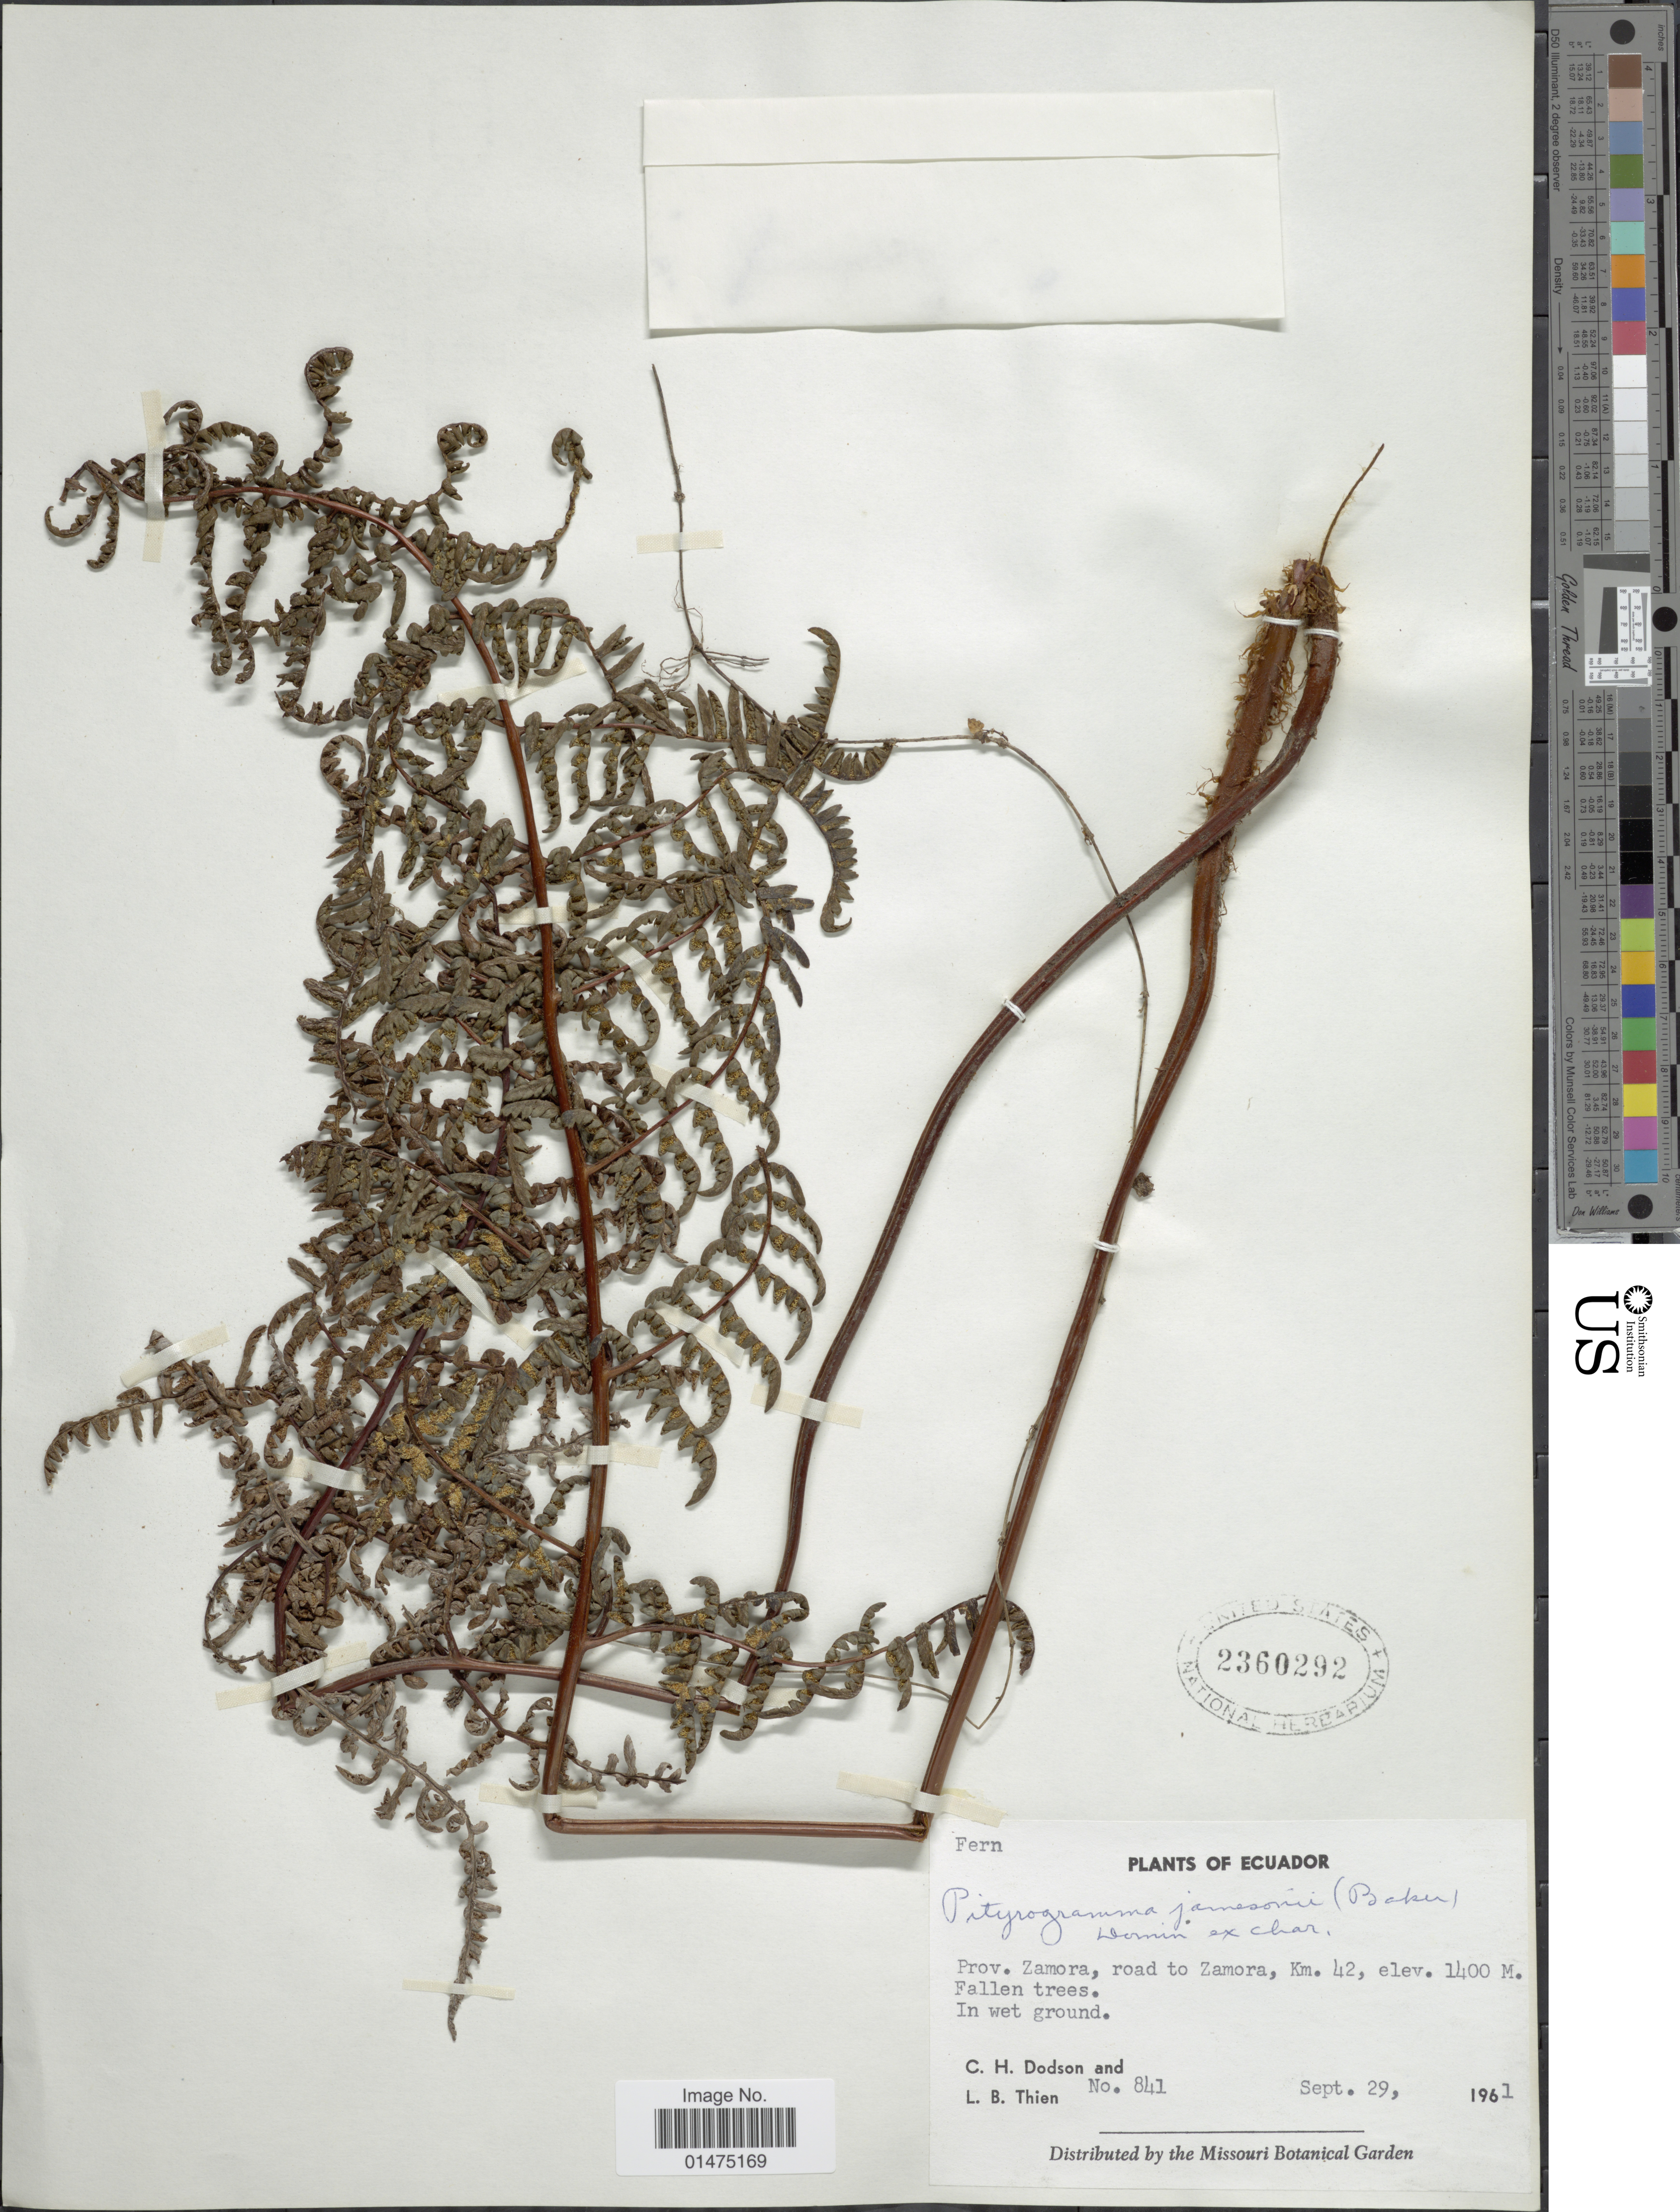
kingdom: Plantae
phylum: Tracheophyta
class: Polypodiopsida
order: Polypodiales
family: Pteridaceae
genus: Pityrogramma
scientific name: Pityrogramma tartarea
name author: (Cav.) Maxon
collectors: C. H. Dodson & L. Thien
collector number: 841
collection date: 1961-09-29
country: Ecuador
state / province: Zamora-Chinchipe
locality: Prov, Zamora, road to Zamora, Km. 42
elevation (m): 1400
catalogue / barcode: US 2360292